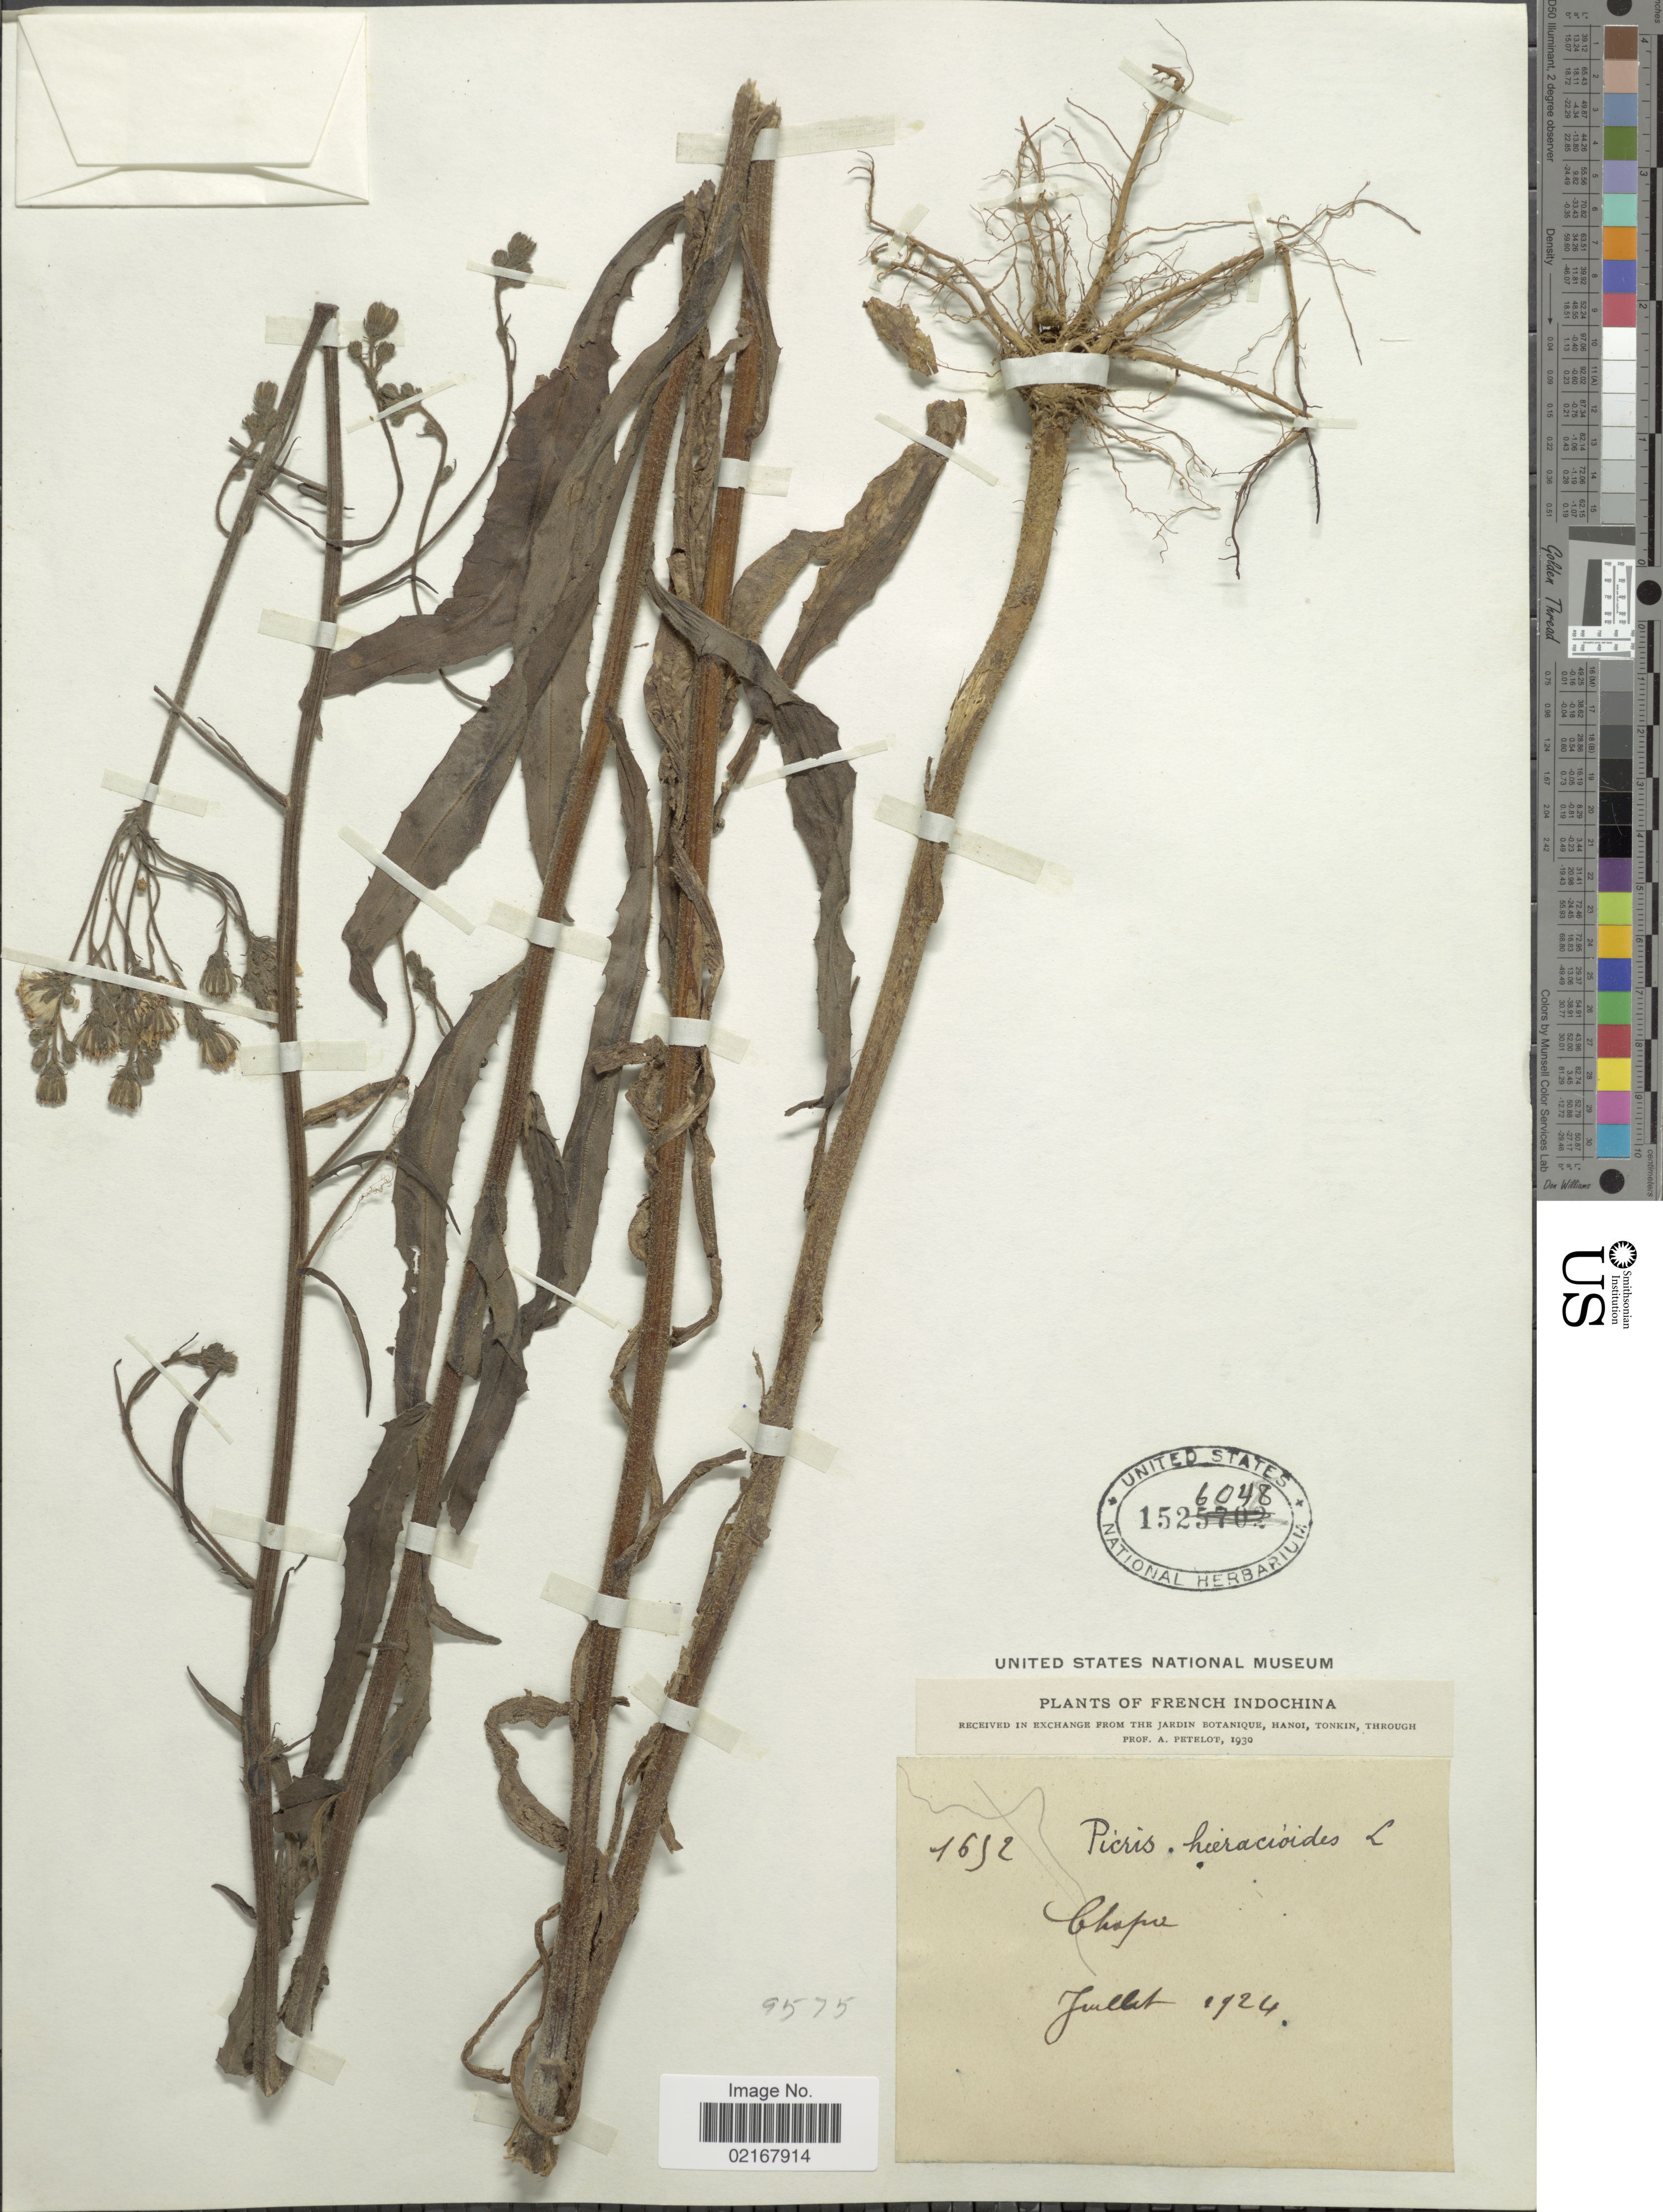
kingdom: Plantae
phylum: Tracheophyta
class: Magnoliopsida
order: Asterales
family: Asteraceae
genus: Picris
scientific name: Picris hieracioides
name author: L.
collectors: Chapu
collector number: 1652*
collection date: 1924-07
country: Vietnam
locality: French Indochina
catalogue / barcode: US 1526048